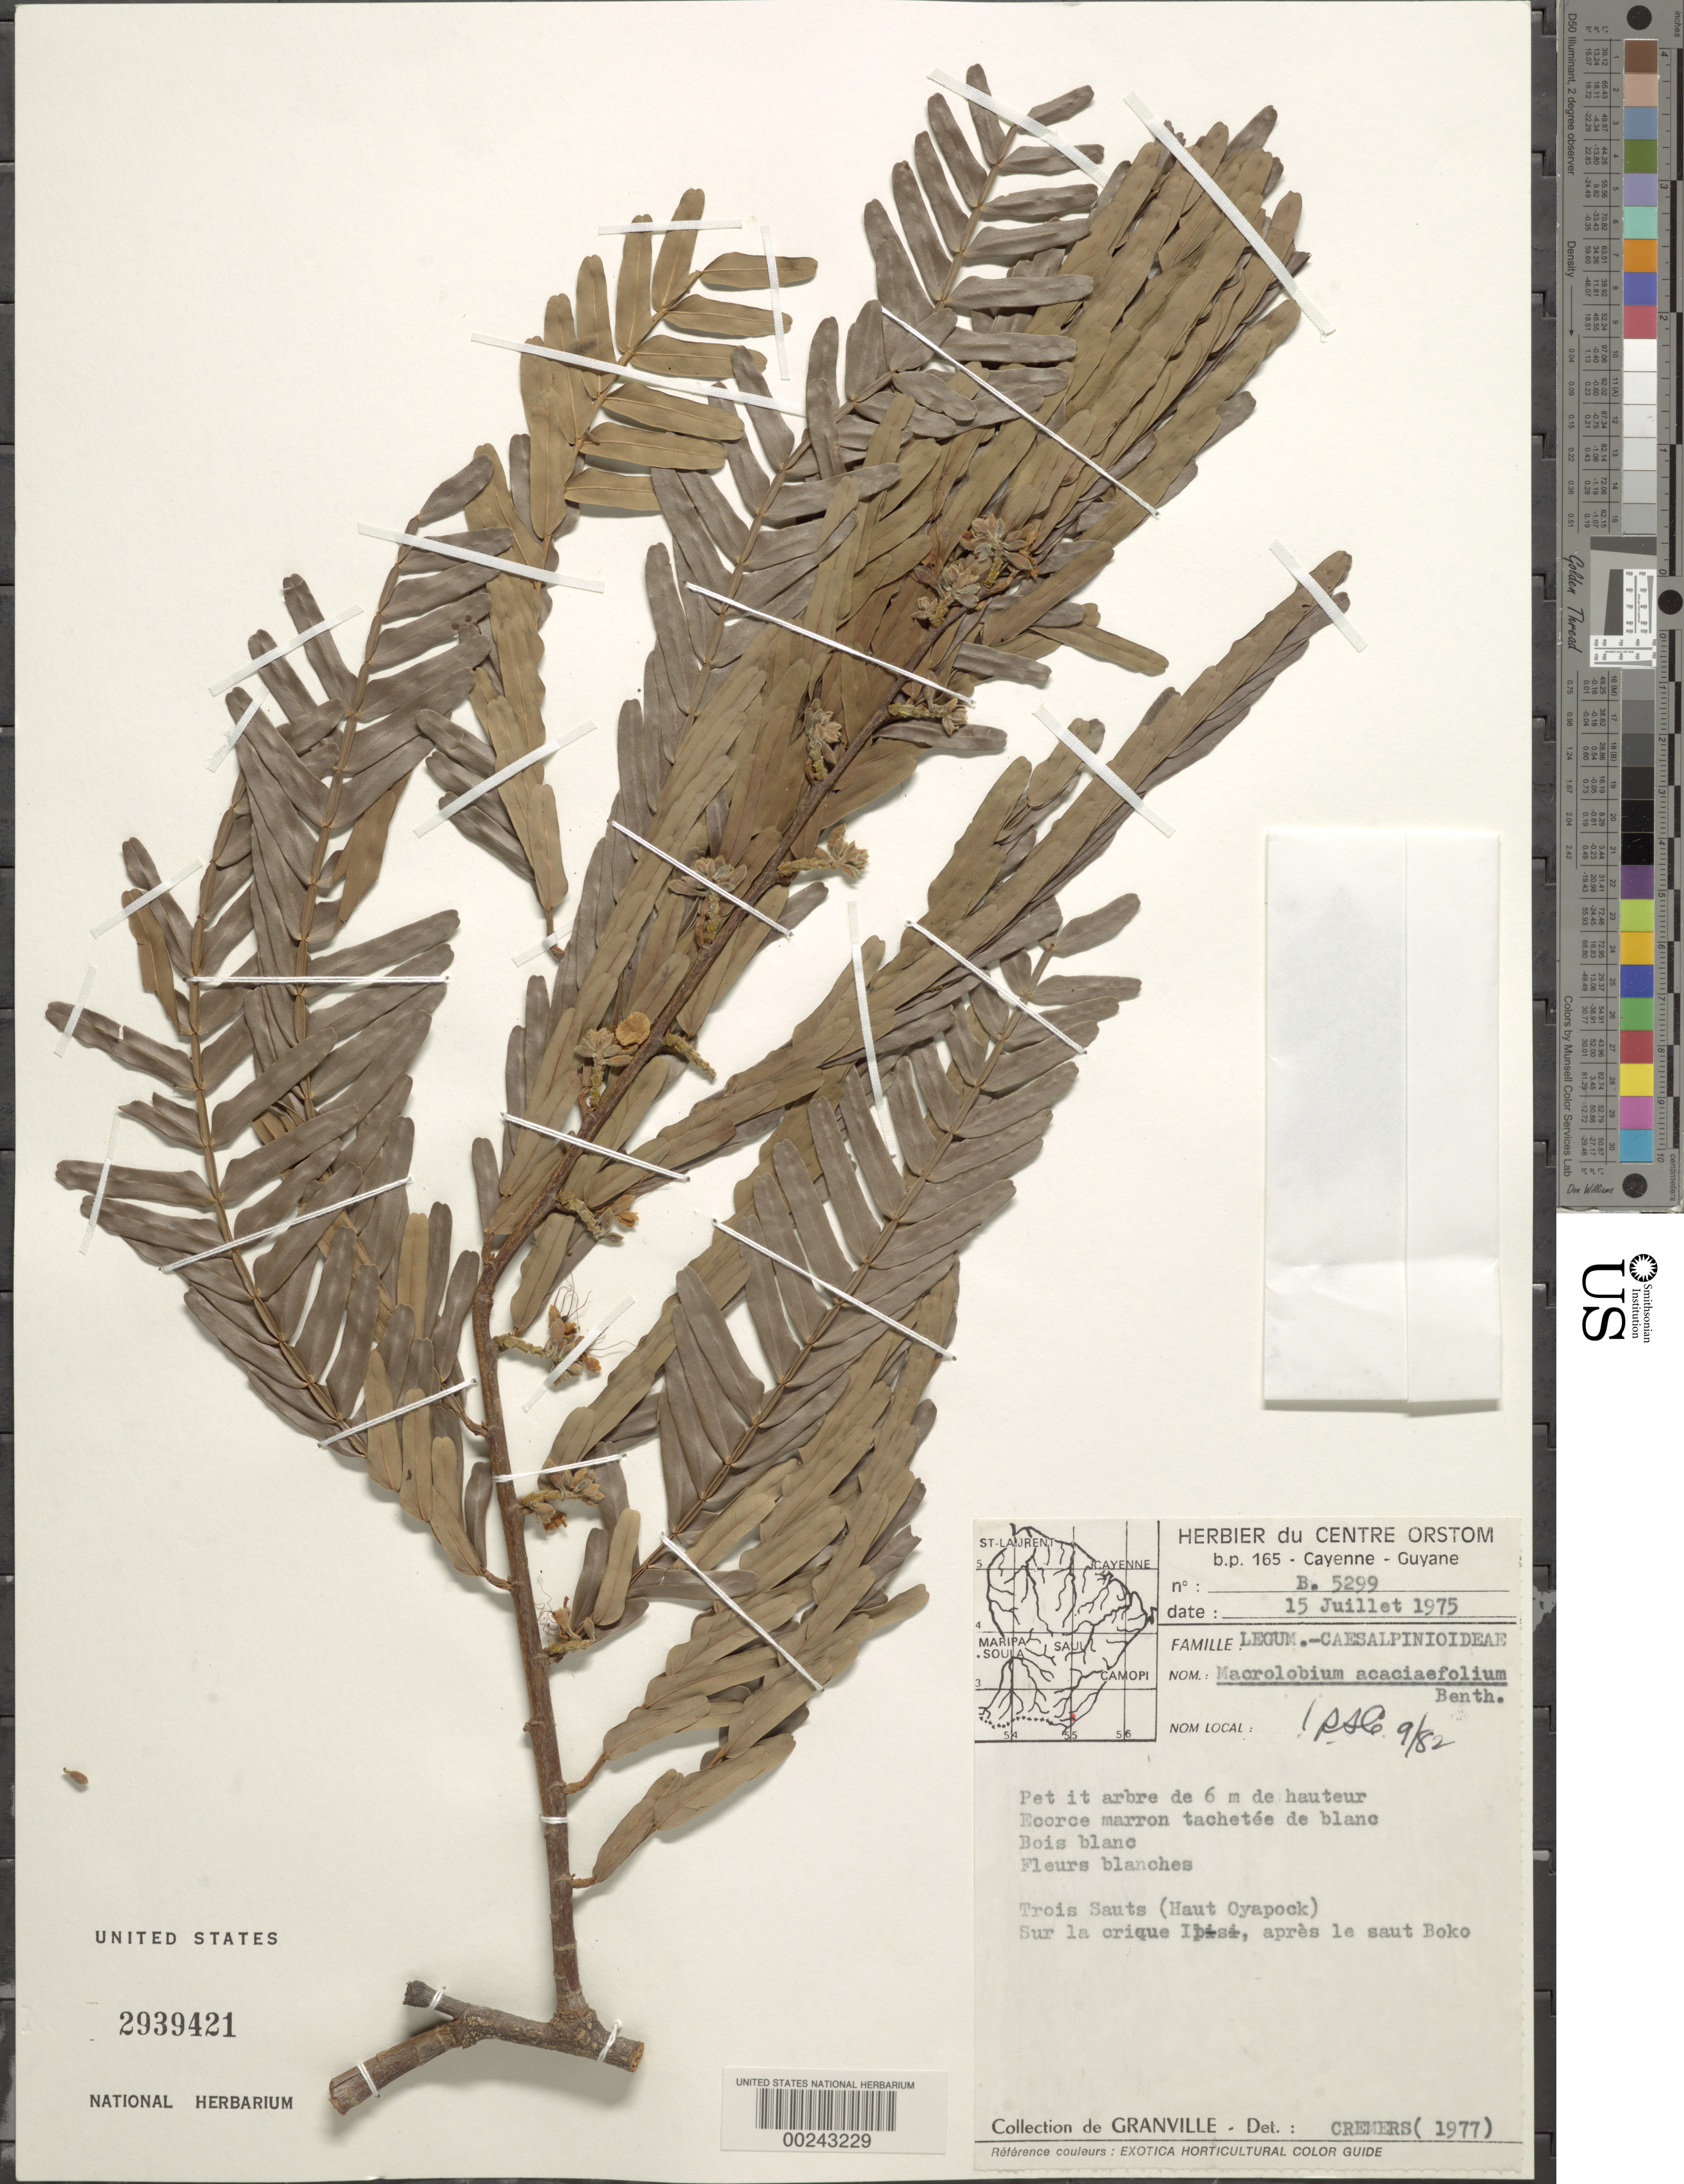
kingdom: Plantae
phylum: Tracheophyta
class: Magnoliopsida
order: Fabales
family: Fabaceae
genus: Macrolobium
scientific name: Macrolobium acaciifolium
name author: (Benth.) Benth.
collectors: J.-J. de Granville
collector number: B5299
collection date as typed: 15 Jul 1975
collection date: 1975-07-15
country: French Guiana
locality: Trois sauts (haut oyapock) s of ipisi creek, after saut boko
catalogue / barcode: US 2939421